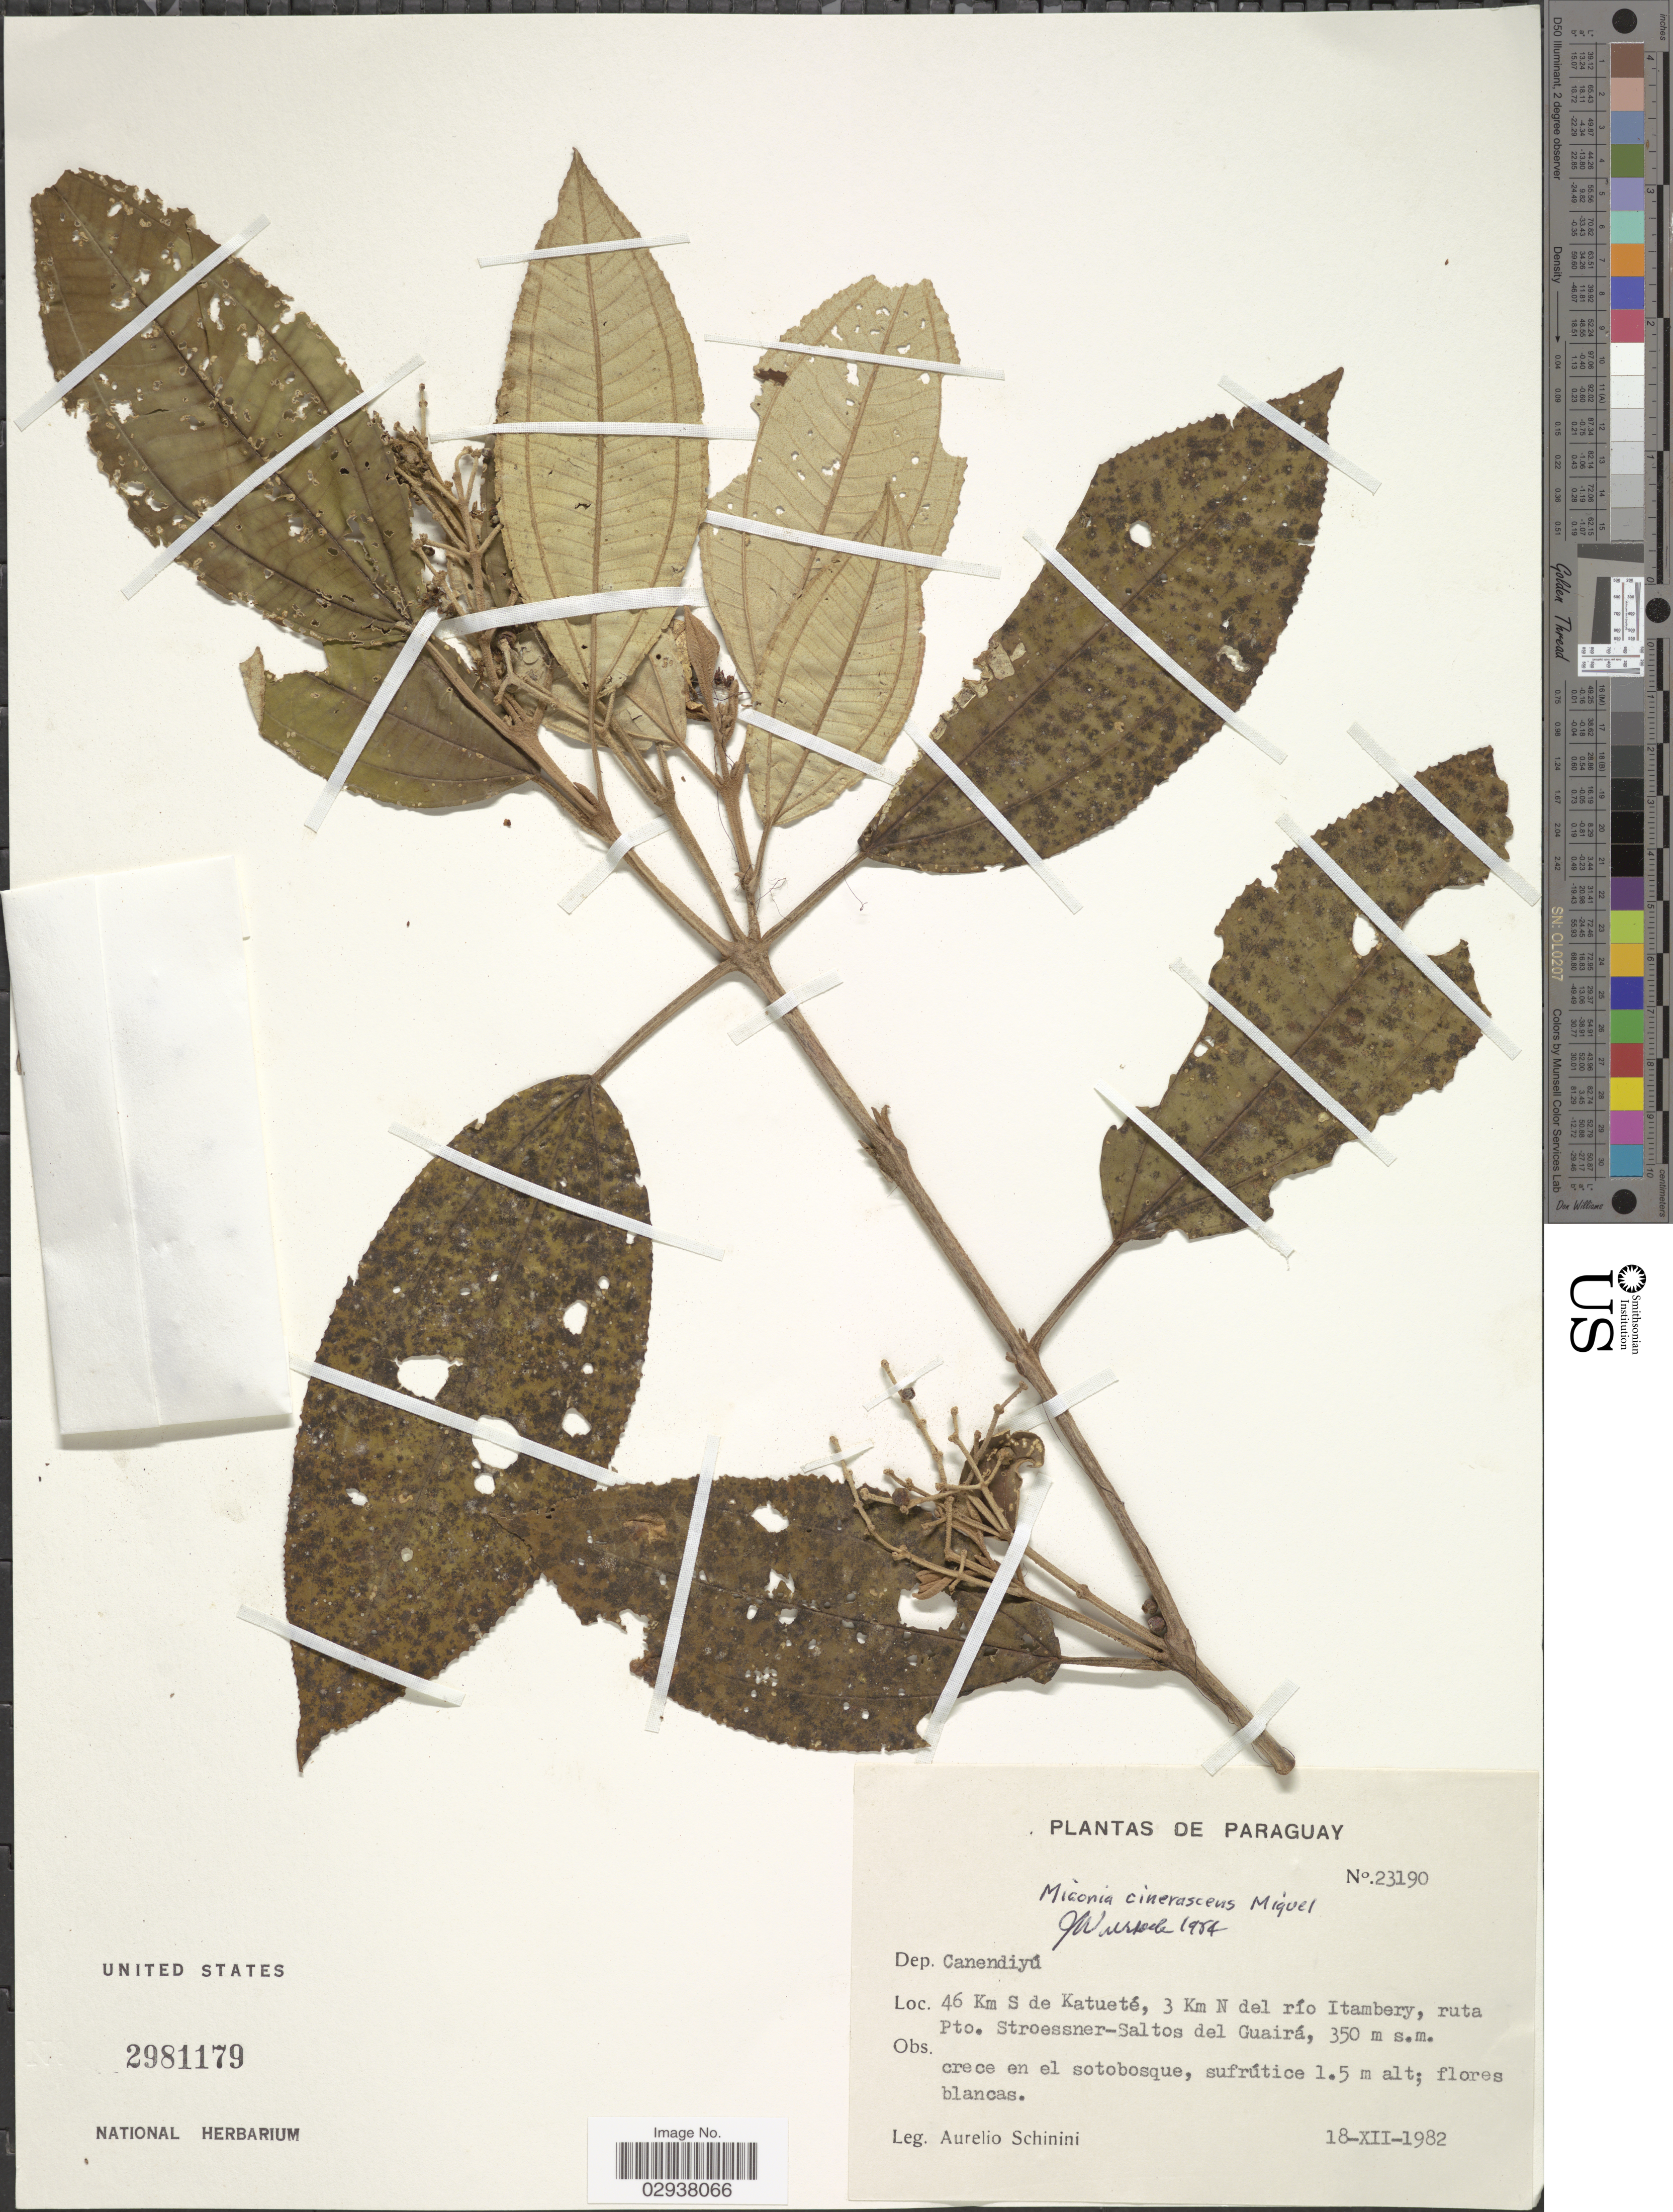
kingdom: Plantae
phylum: Tracheophyta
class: Magnoliopsida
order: Myrtales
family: Melastomataceae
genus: Miconia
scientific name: Miconia cinerascens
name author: Miq.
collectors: A. Schinini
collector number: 23190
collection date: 1982-12-18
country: Paraguay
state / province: Guaira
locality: Dep. Canendiyú. 46 Km S de Katueté, 3 Km N del río Itambery, ruta Pto. Stroessner-Saltos del Guairá.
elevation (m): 350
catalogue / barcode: US 2981179